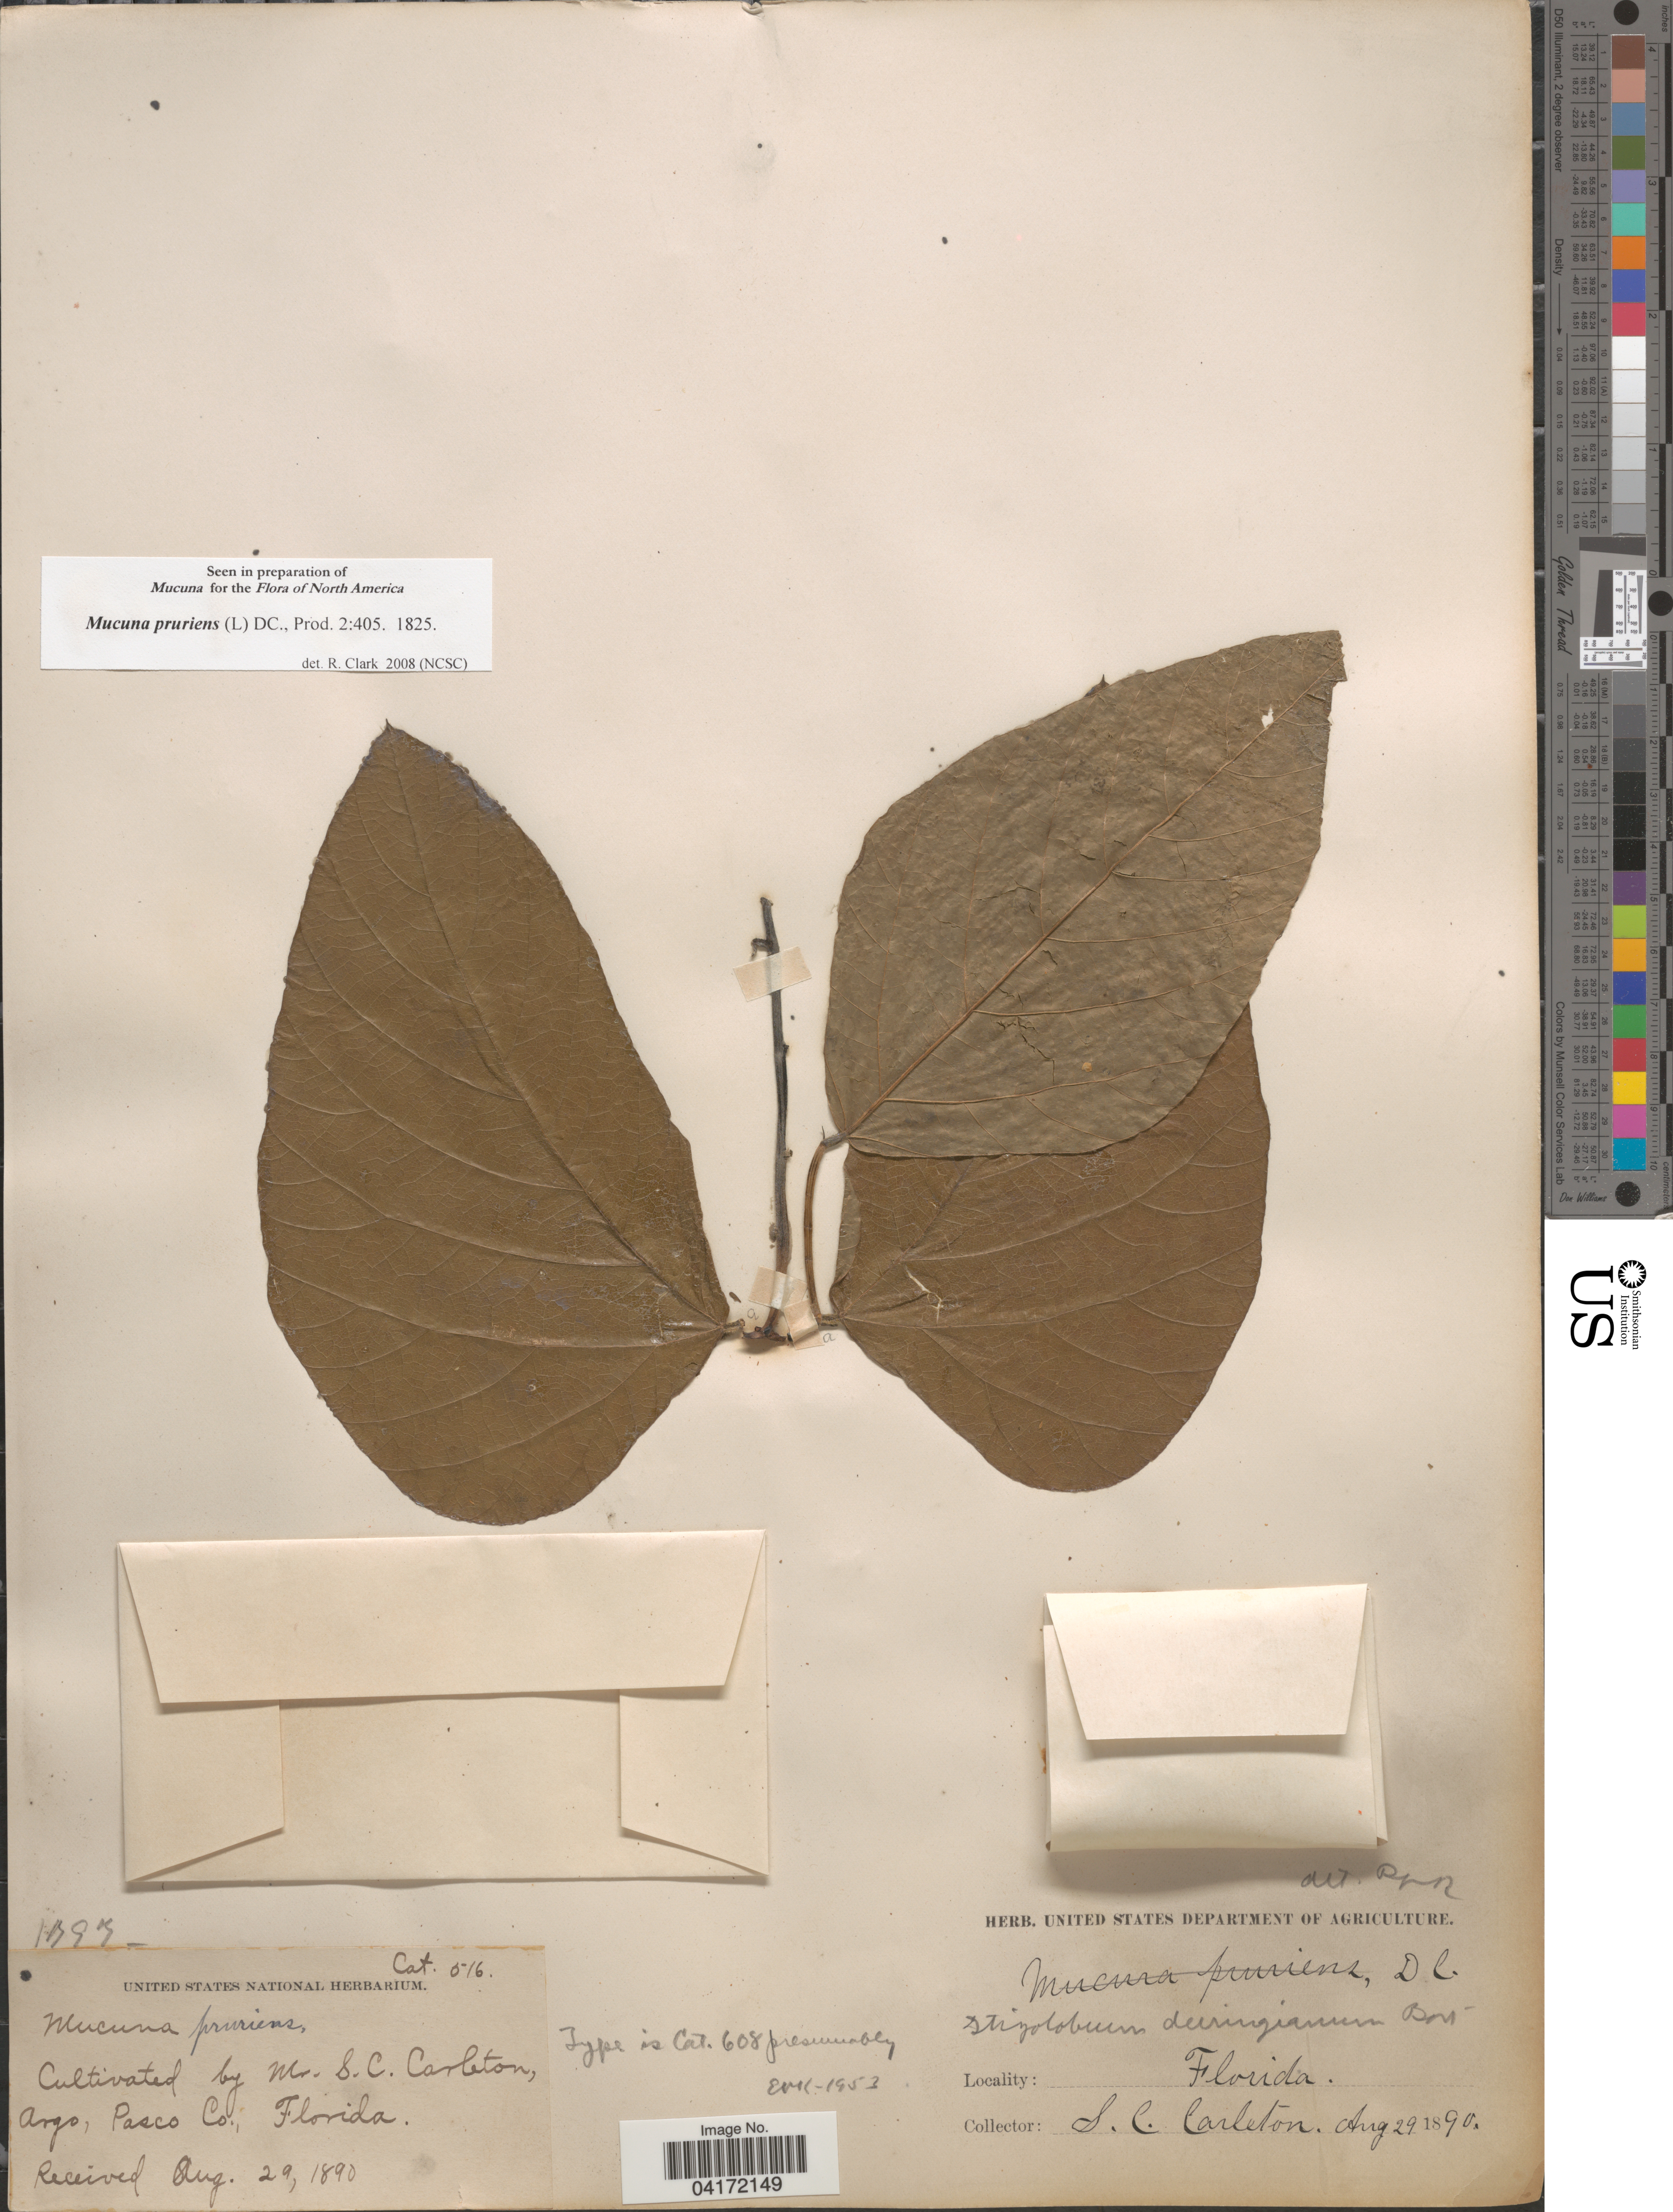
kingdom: Plantae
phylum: Tracheophyta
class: Magnoliopsida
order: Fabales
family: Fabaceae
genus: Mucuna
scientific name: Mucuna pruriens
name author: (L.) DC.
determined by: Clark, R.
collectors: S. Carleton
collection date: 1890-08-29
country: United States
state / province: Florida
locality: Cultivated. Argo, Pasco Co.